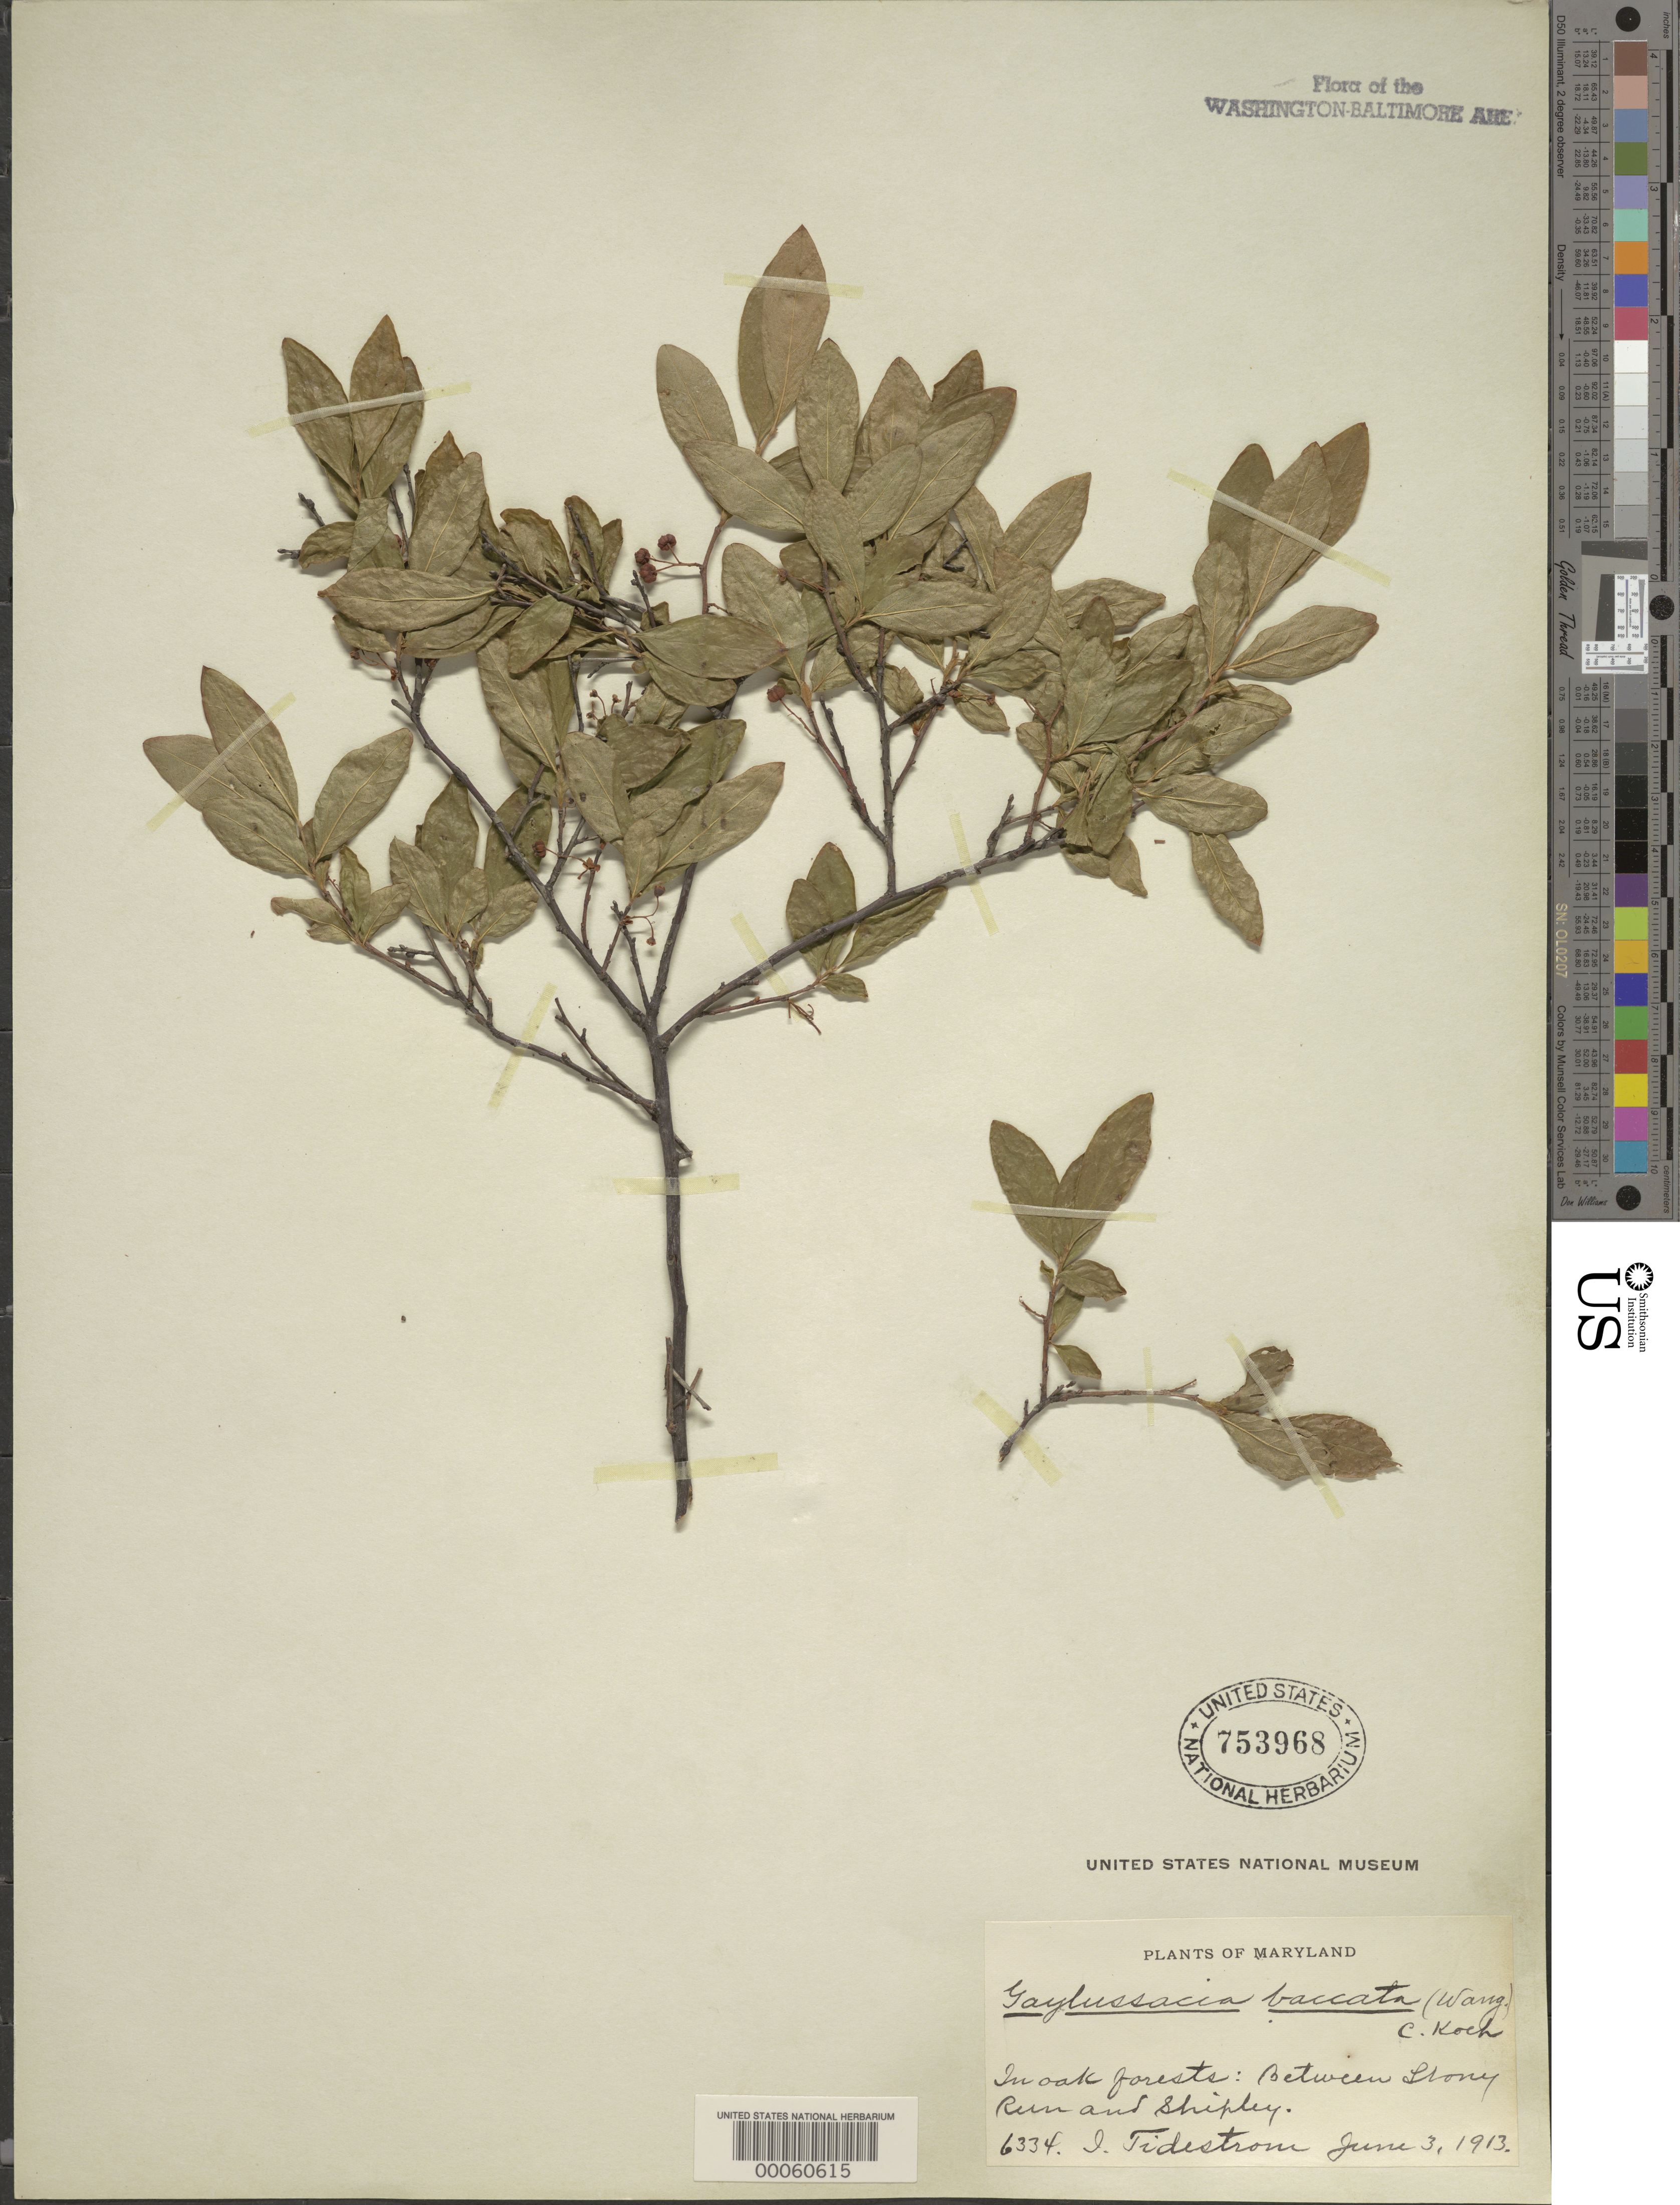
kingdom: Plantae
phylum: Tracheophyta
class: Magnoliopsida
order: Ericales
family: Ericaceae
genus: Gaylussacia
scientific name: Gaylussacia baccata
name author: (Wangenh.) K. Koch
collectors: I. F. Tidestrom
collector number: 63348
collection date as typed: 03 Jun 1913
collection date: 1913-06-03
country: United States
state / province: Maryland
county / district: Anne Arundel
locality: between Stony Run and Shipley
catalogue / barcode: US 753968